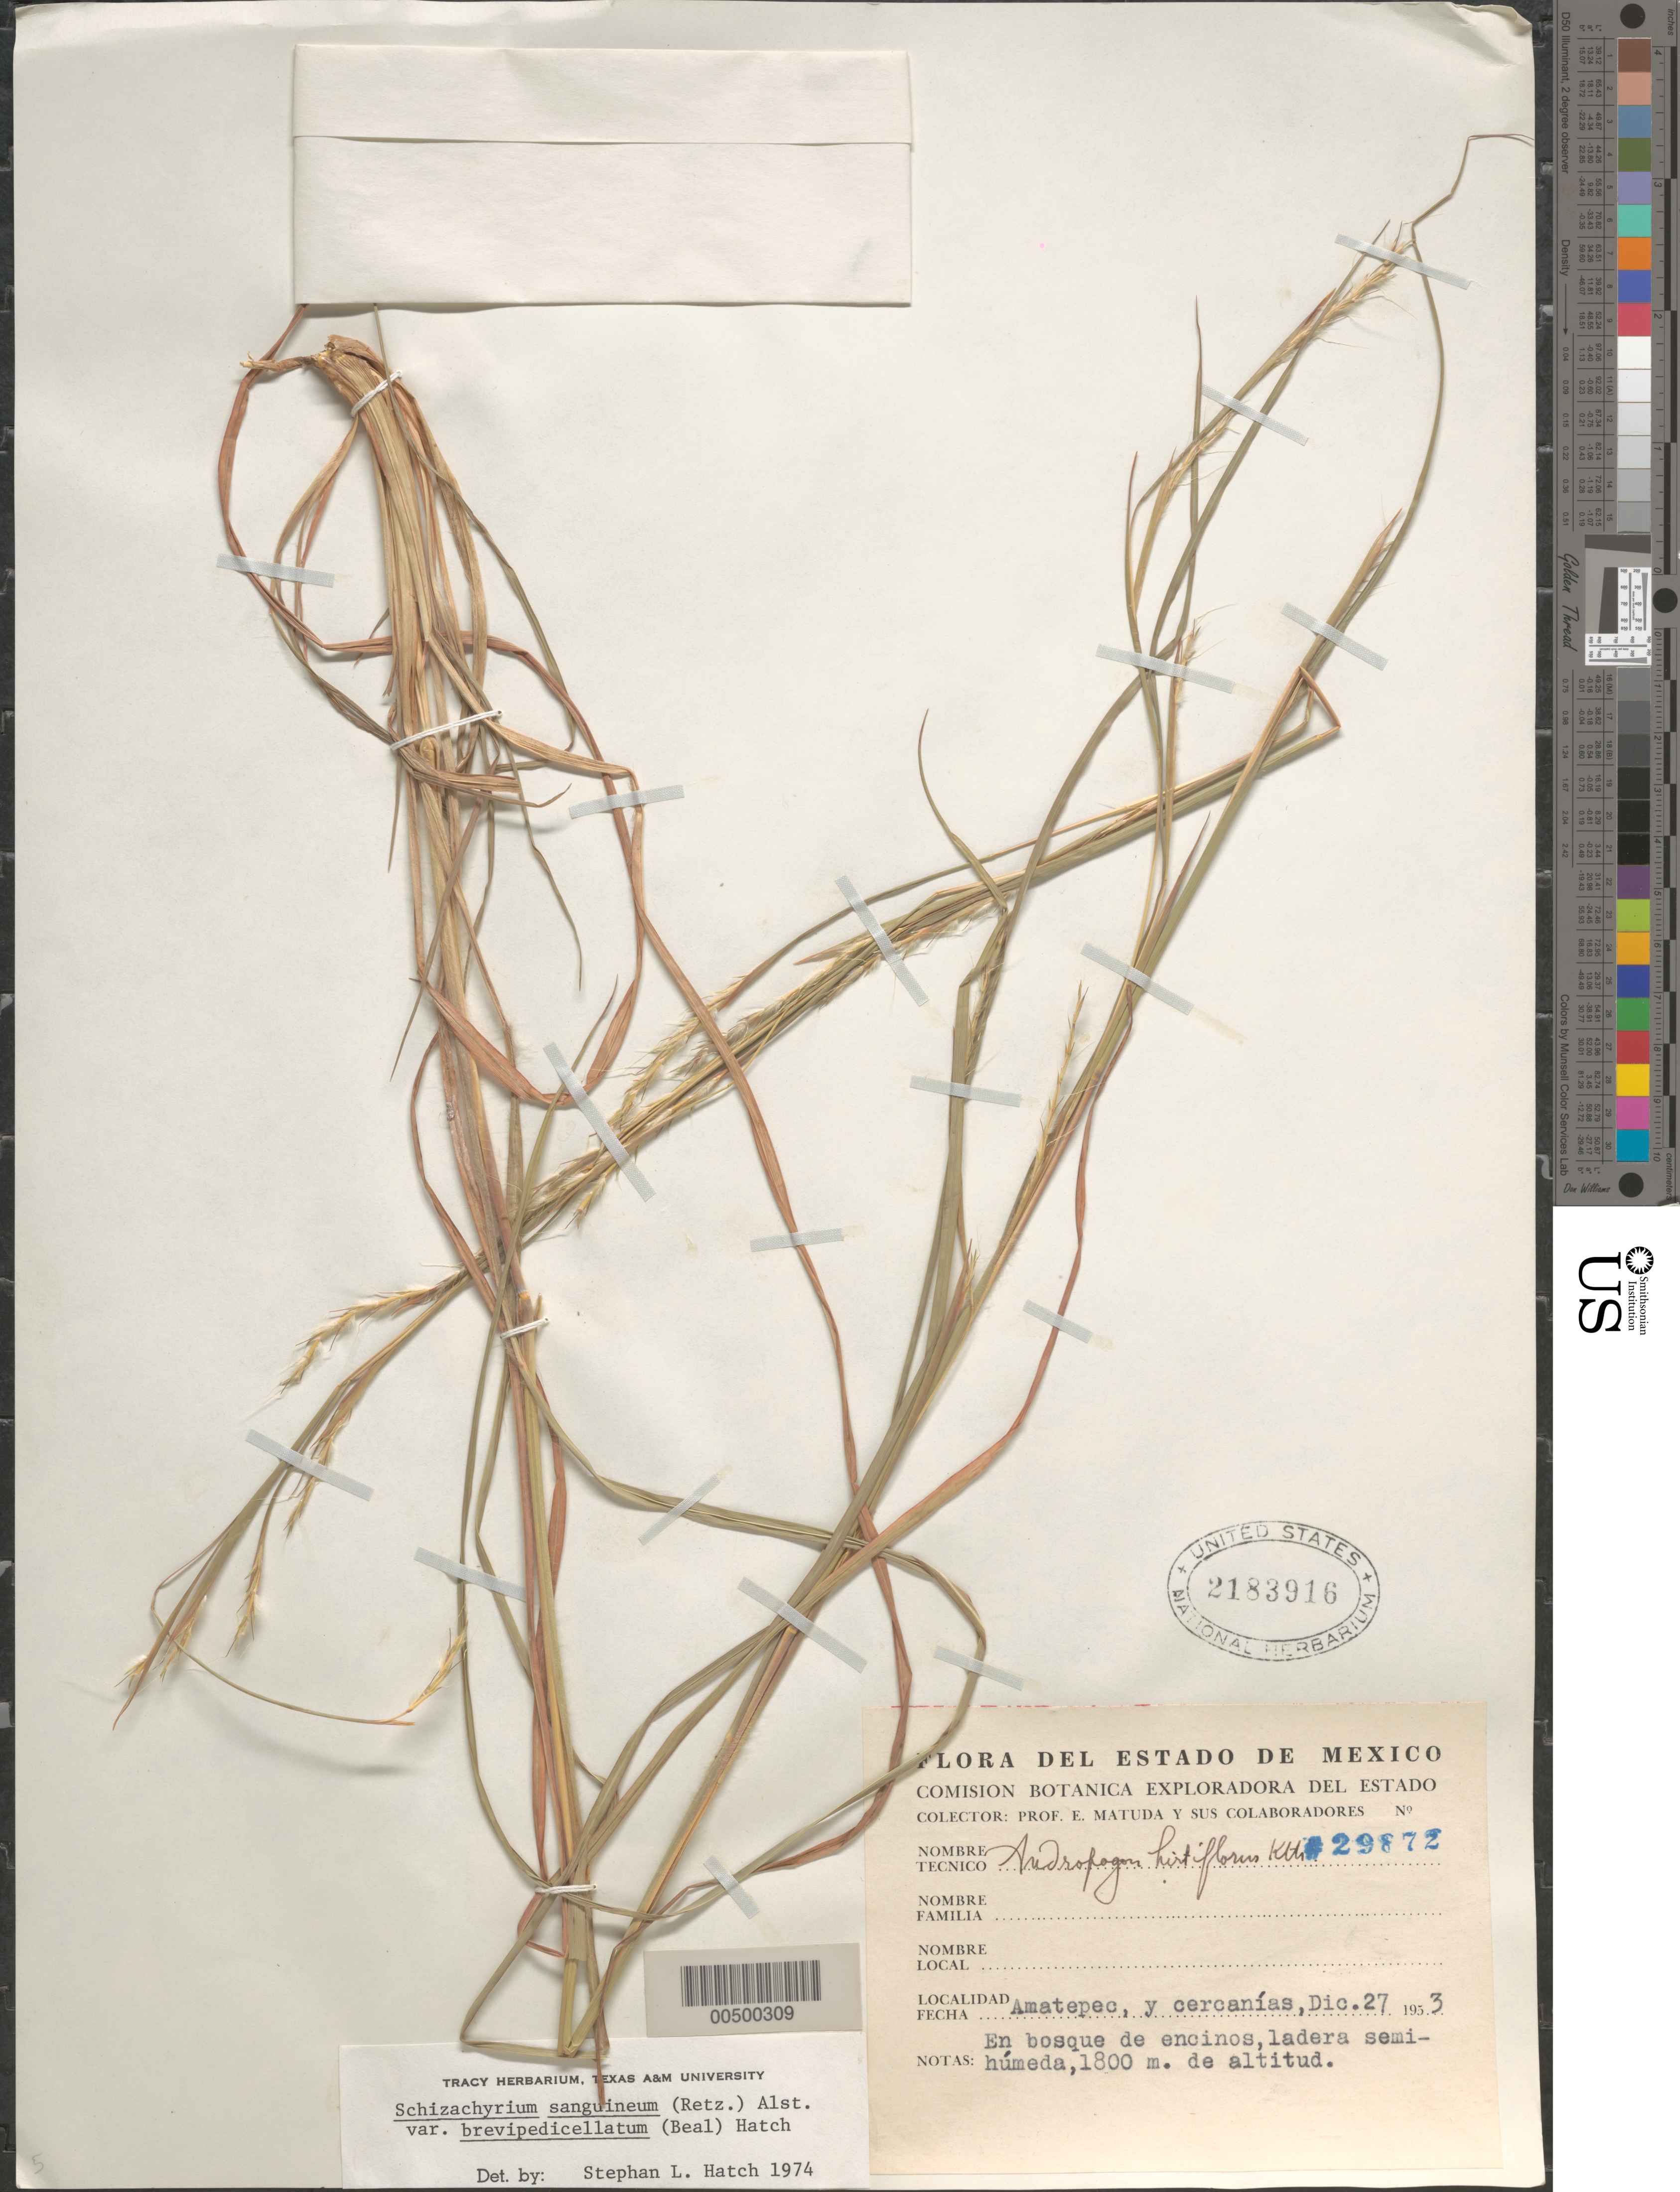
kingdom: Plantae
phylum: Tracheophyta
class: Liliopsida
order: Poales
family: Poaceae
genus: Schizachyrium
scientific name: Schizachyrium sanguineum var. brevipedicellatum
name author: (W.J. Beal) S.L. Hatch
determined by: Hatch, S. L.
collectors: E. Matuda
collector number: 29872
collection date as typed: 27 Dec 1953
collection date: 1953-12-27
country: Mexico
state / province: México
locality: Amatepec & vicinity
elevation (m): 1800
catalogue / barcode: US 2183916